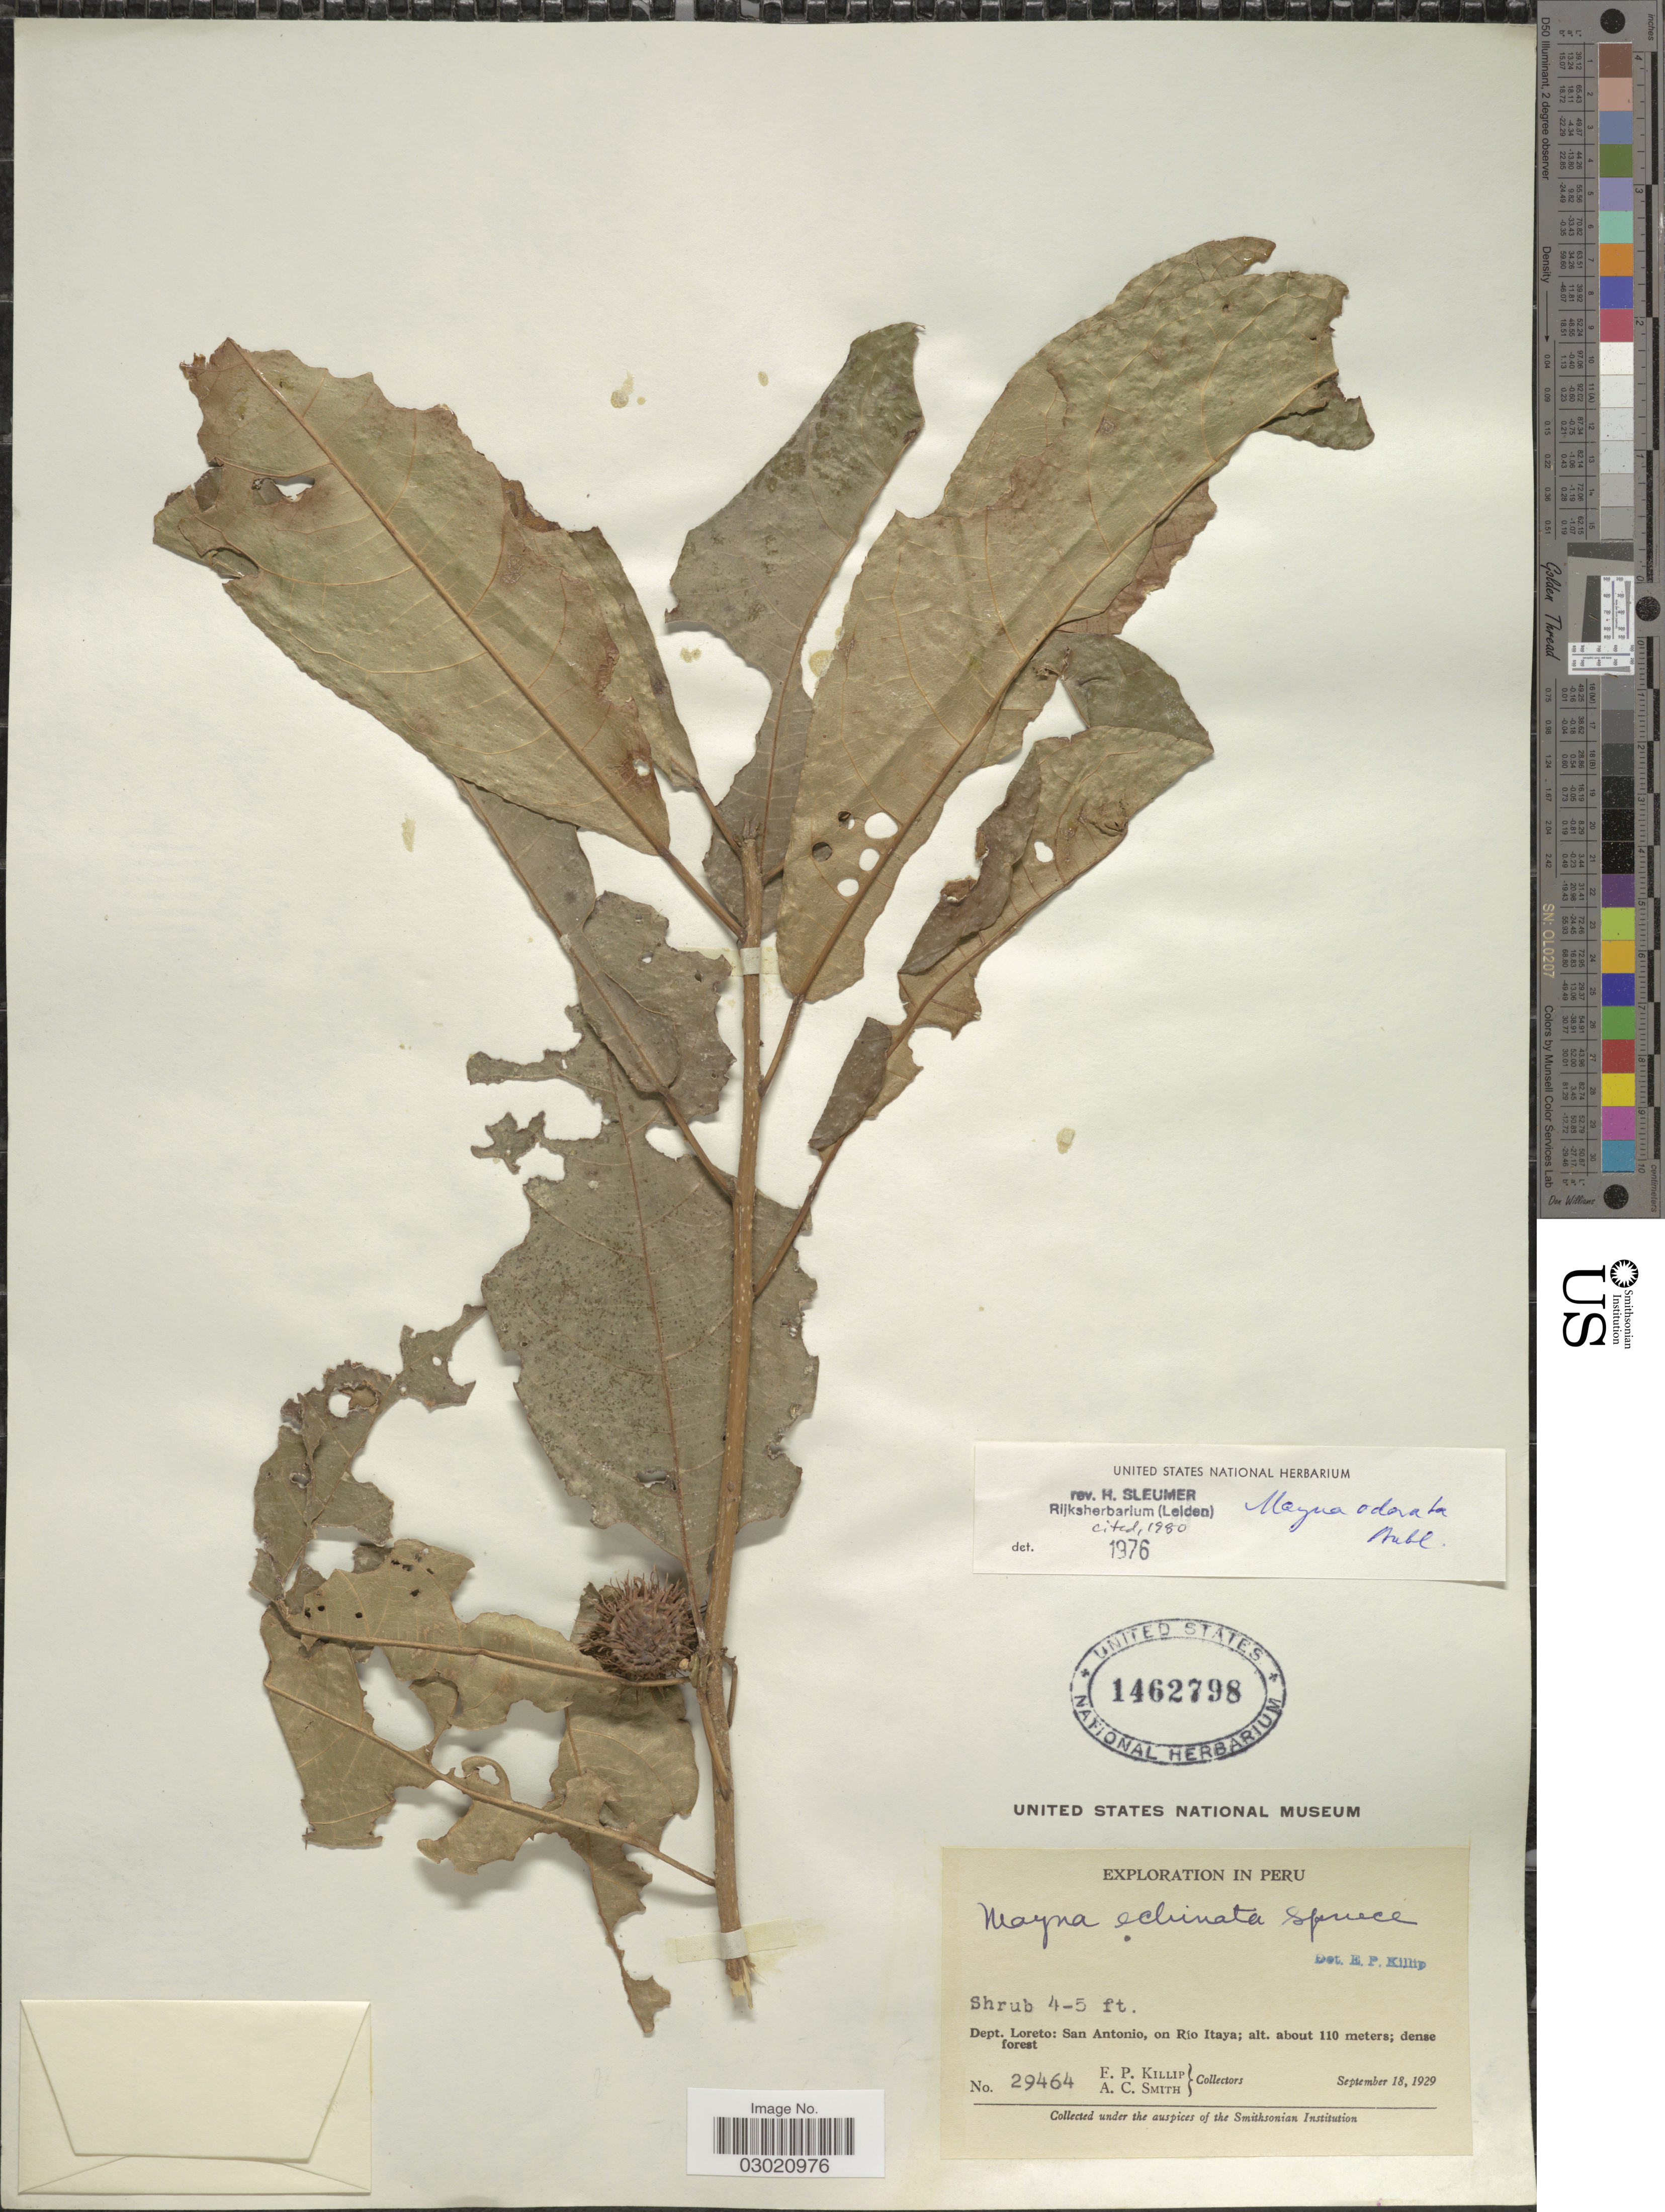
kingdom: Plantae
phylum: Tracheophyta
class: Magnoliopsida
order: Malpighiales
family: Achariaceae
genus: Mayna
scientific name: Mayna odorata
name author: Aubl.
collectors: E. P. Killip & A. C. Smith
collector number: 29464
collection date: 1929-09-18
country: Peru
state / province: Loreto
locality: Dept. Loreto: San Antonio, on Río Itaya.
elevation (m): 110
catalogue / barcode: US 1462798